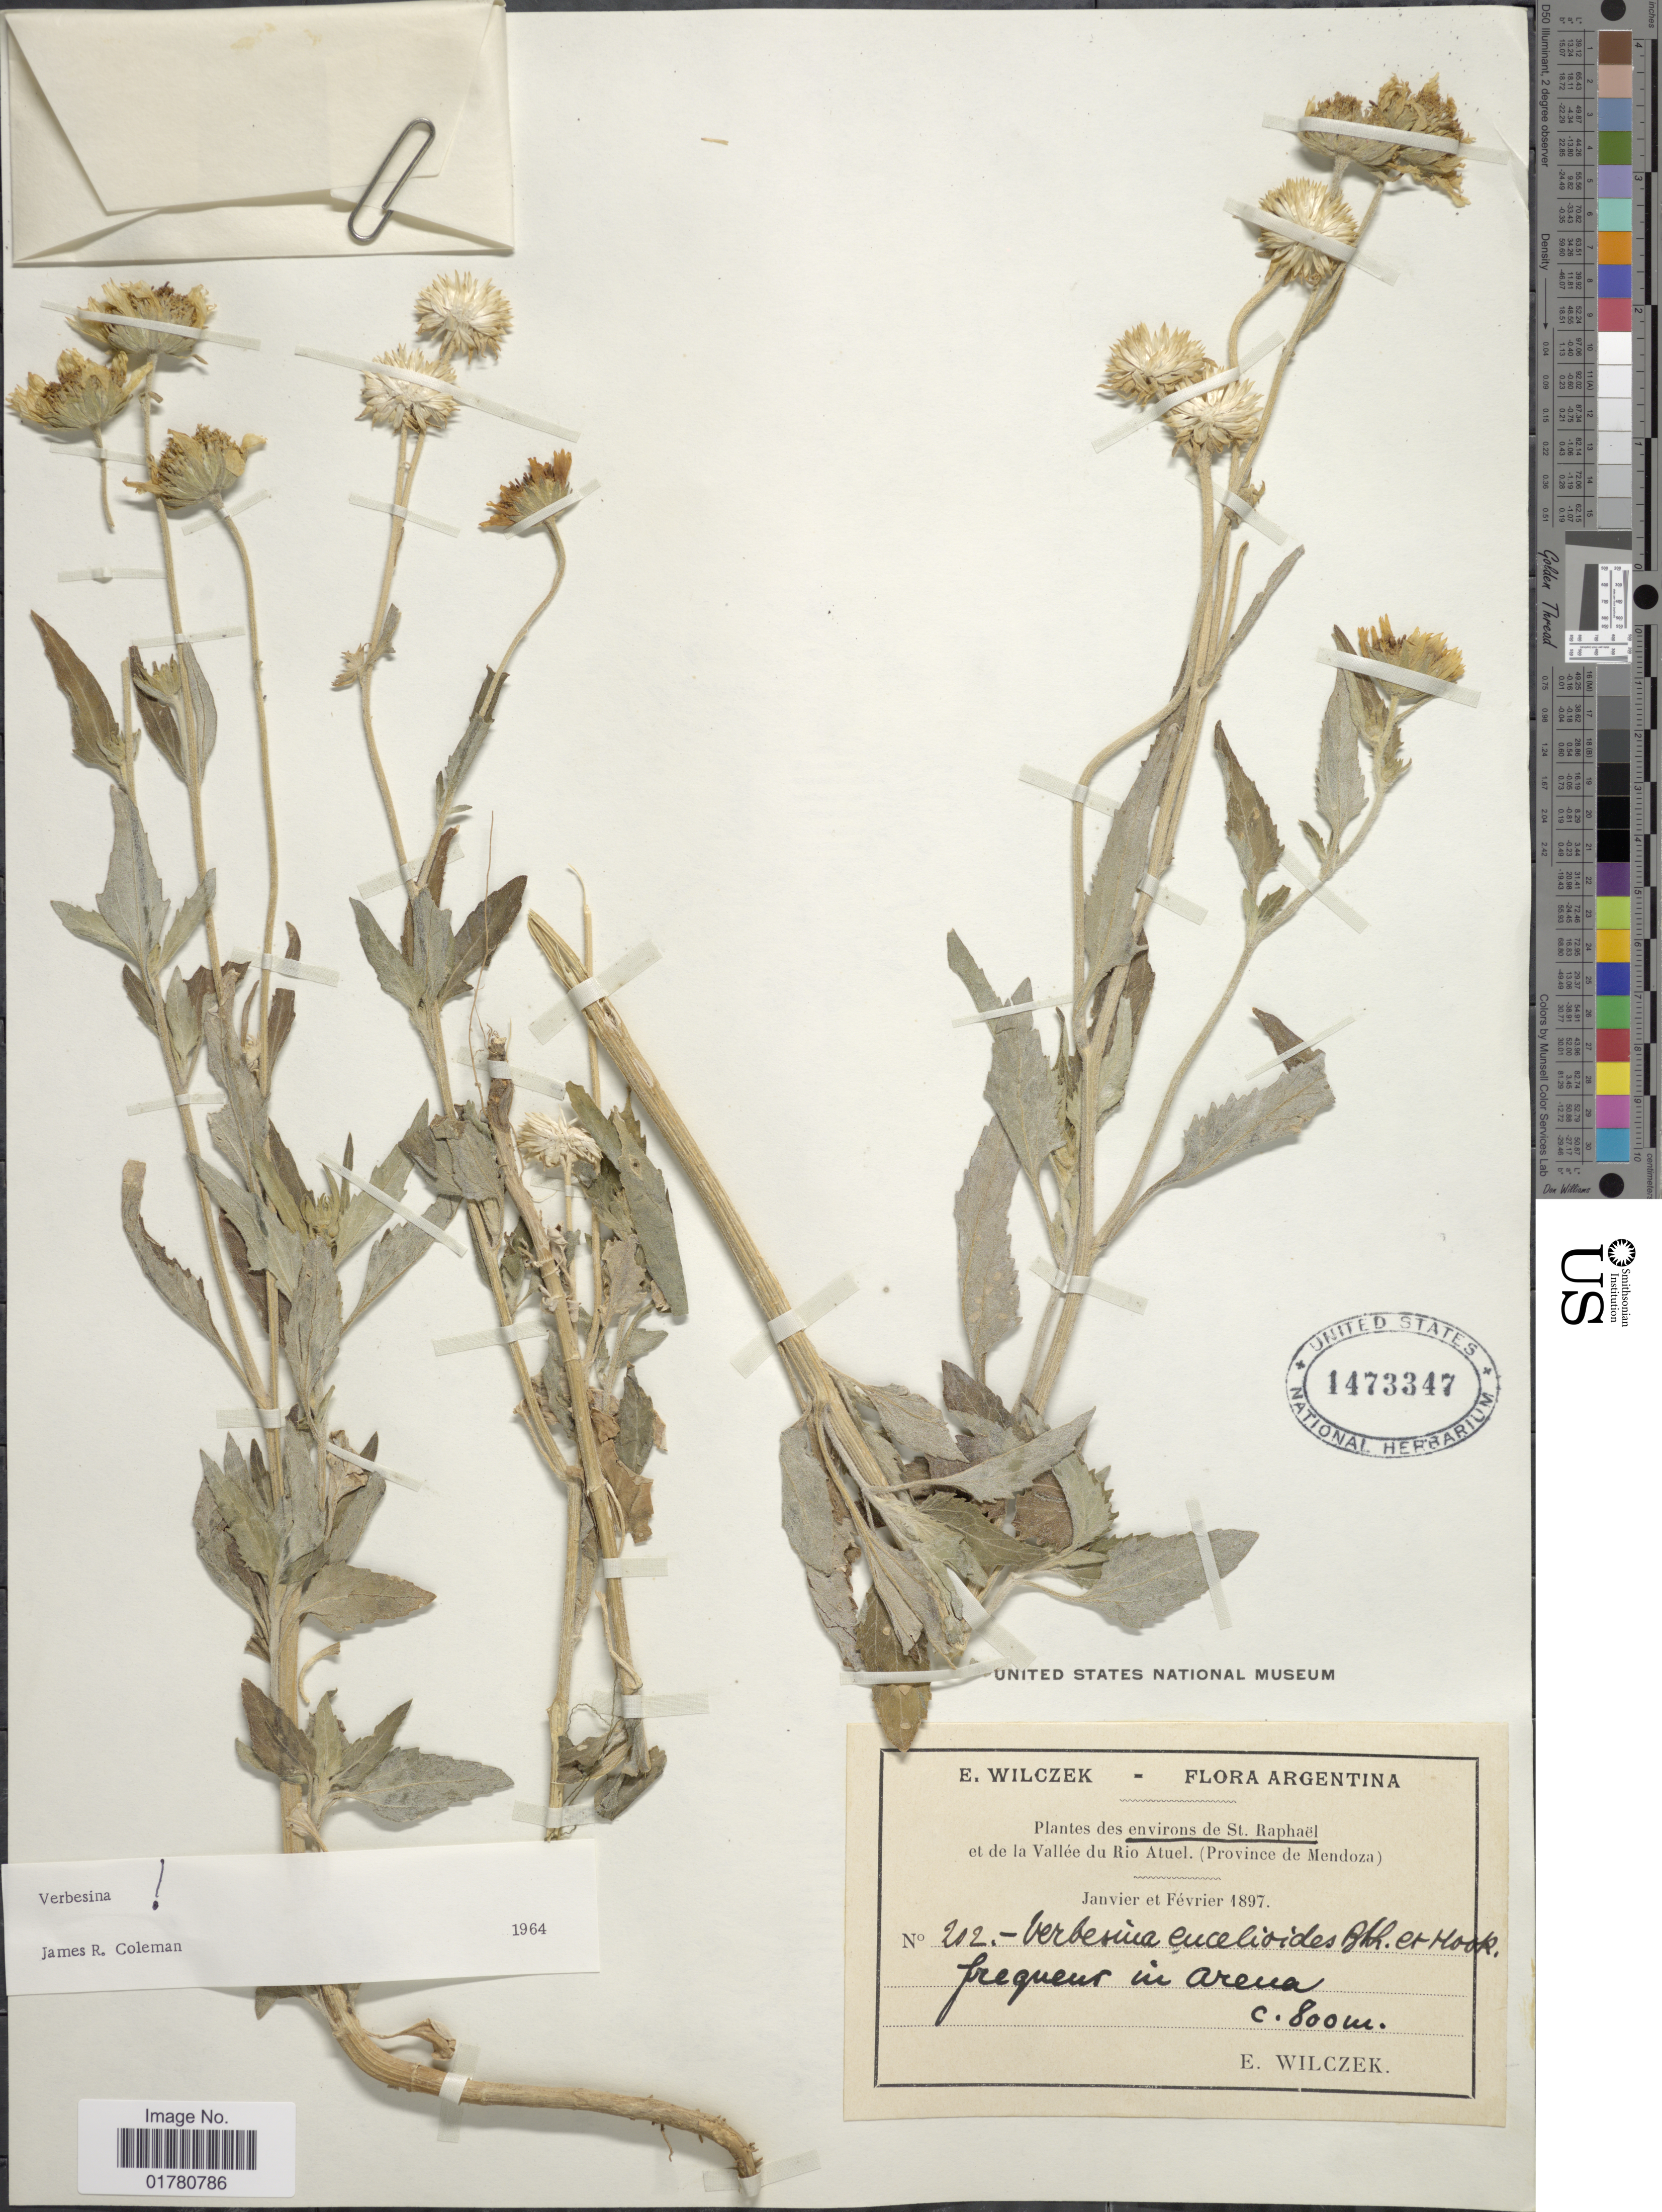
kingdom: Plantae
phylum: Tracheophyta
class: Magnoliopsida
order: Asterales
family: Asteraceae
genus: Verbesina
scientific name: Verbesina encelioides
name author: (Cav.) Benth. & Hook. ex A. Gray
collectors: E. Wilczek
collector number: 202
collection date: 1897-01/1897-02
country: Argentina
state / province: Mendoza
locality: Environs de St Raphaël et de la Vallée du Rio Atuel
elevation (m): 800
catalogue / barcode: US 1473347